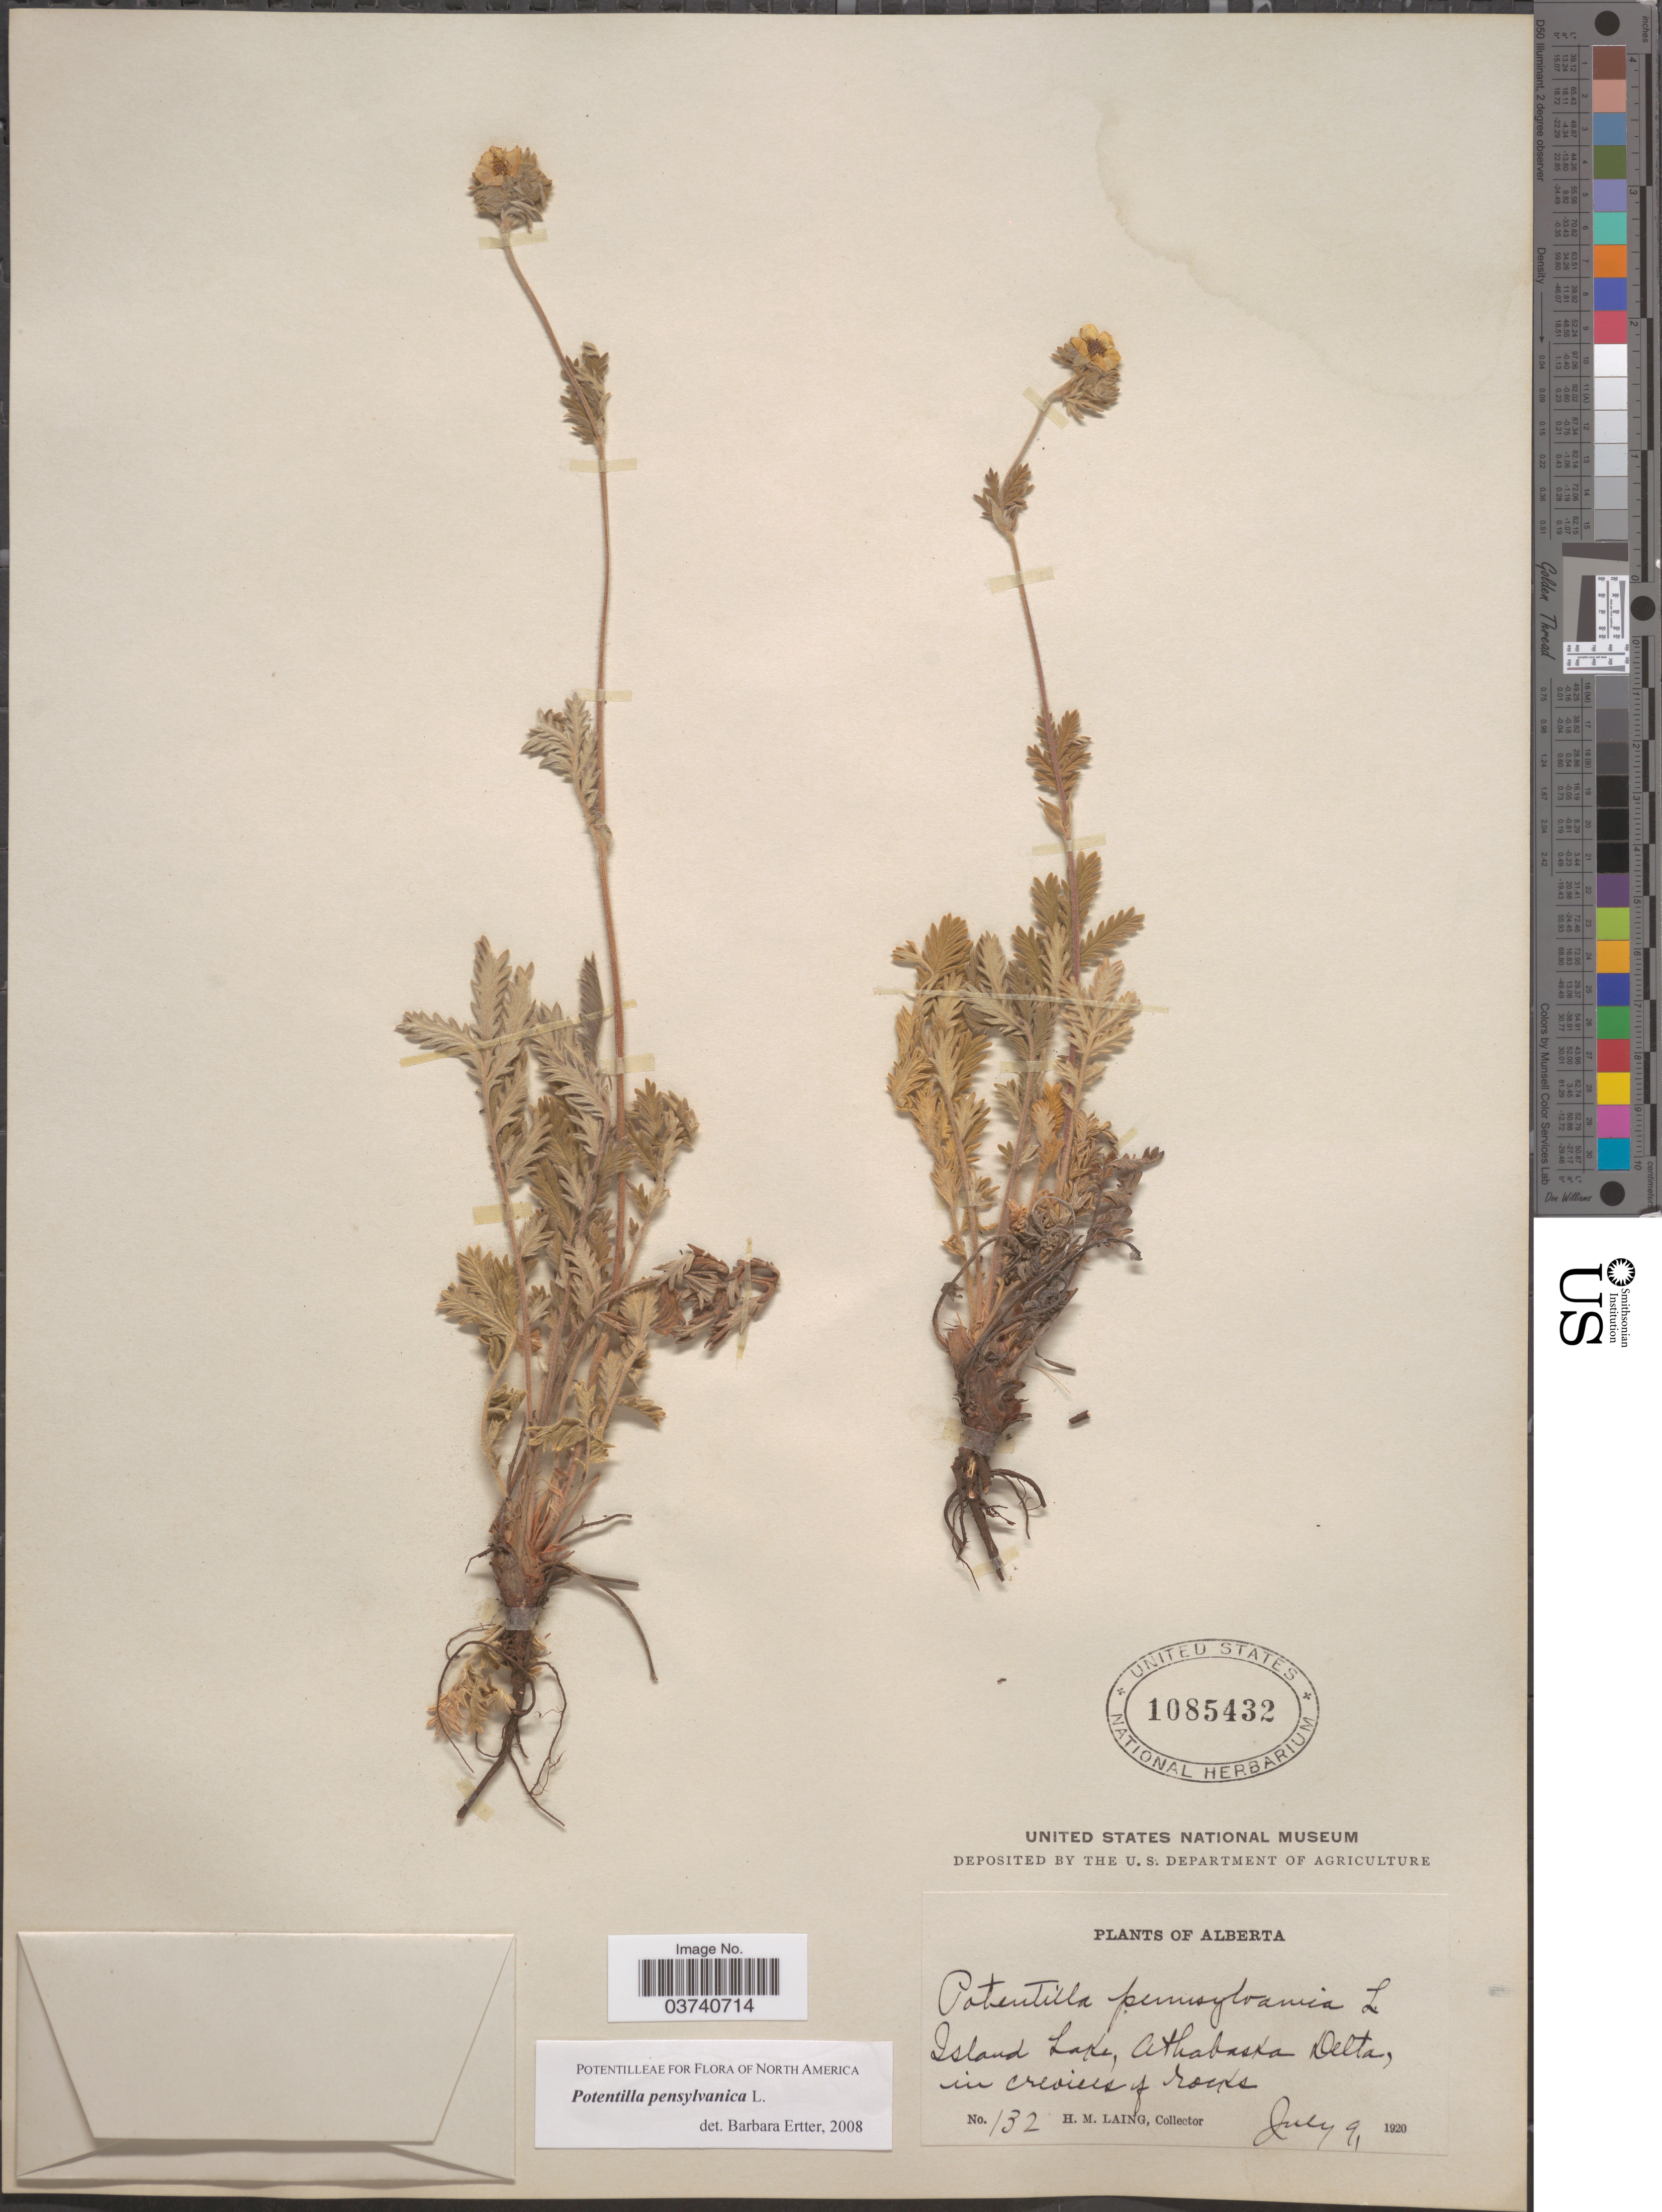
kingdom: Plantae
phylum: Tracheophyta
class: Magnoliopsida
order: Rosales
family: Rosaceae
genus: Potentilla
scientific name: Potentilla pensylvanica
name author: L.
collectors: H. Laing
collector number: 132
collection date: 1920-07-09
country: Canada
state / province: Alberta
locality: Island Lake, Athabaska Delta.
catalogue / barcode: US 1085432